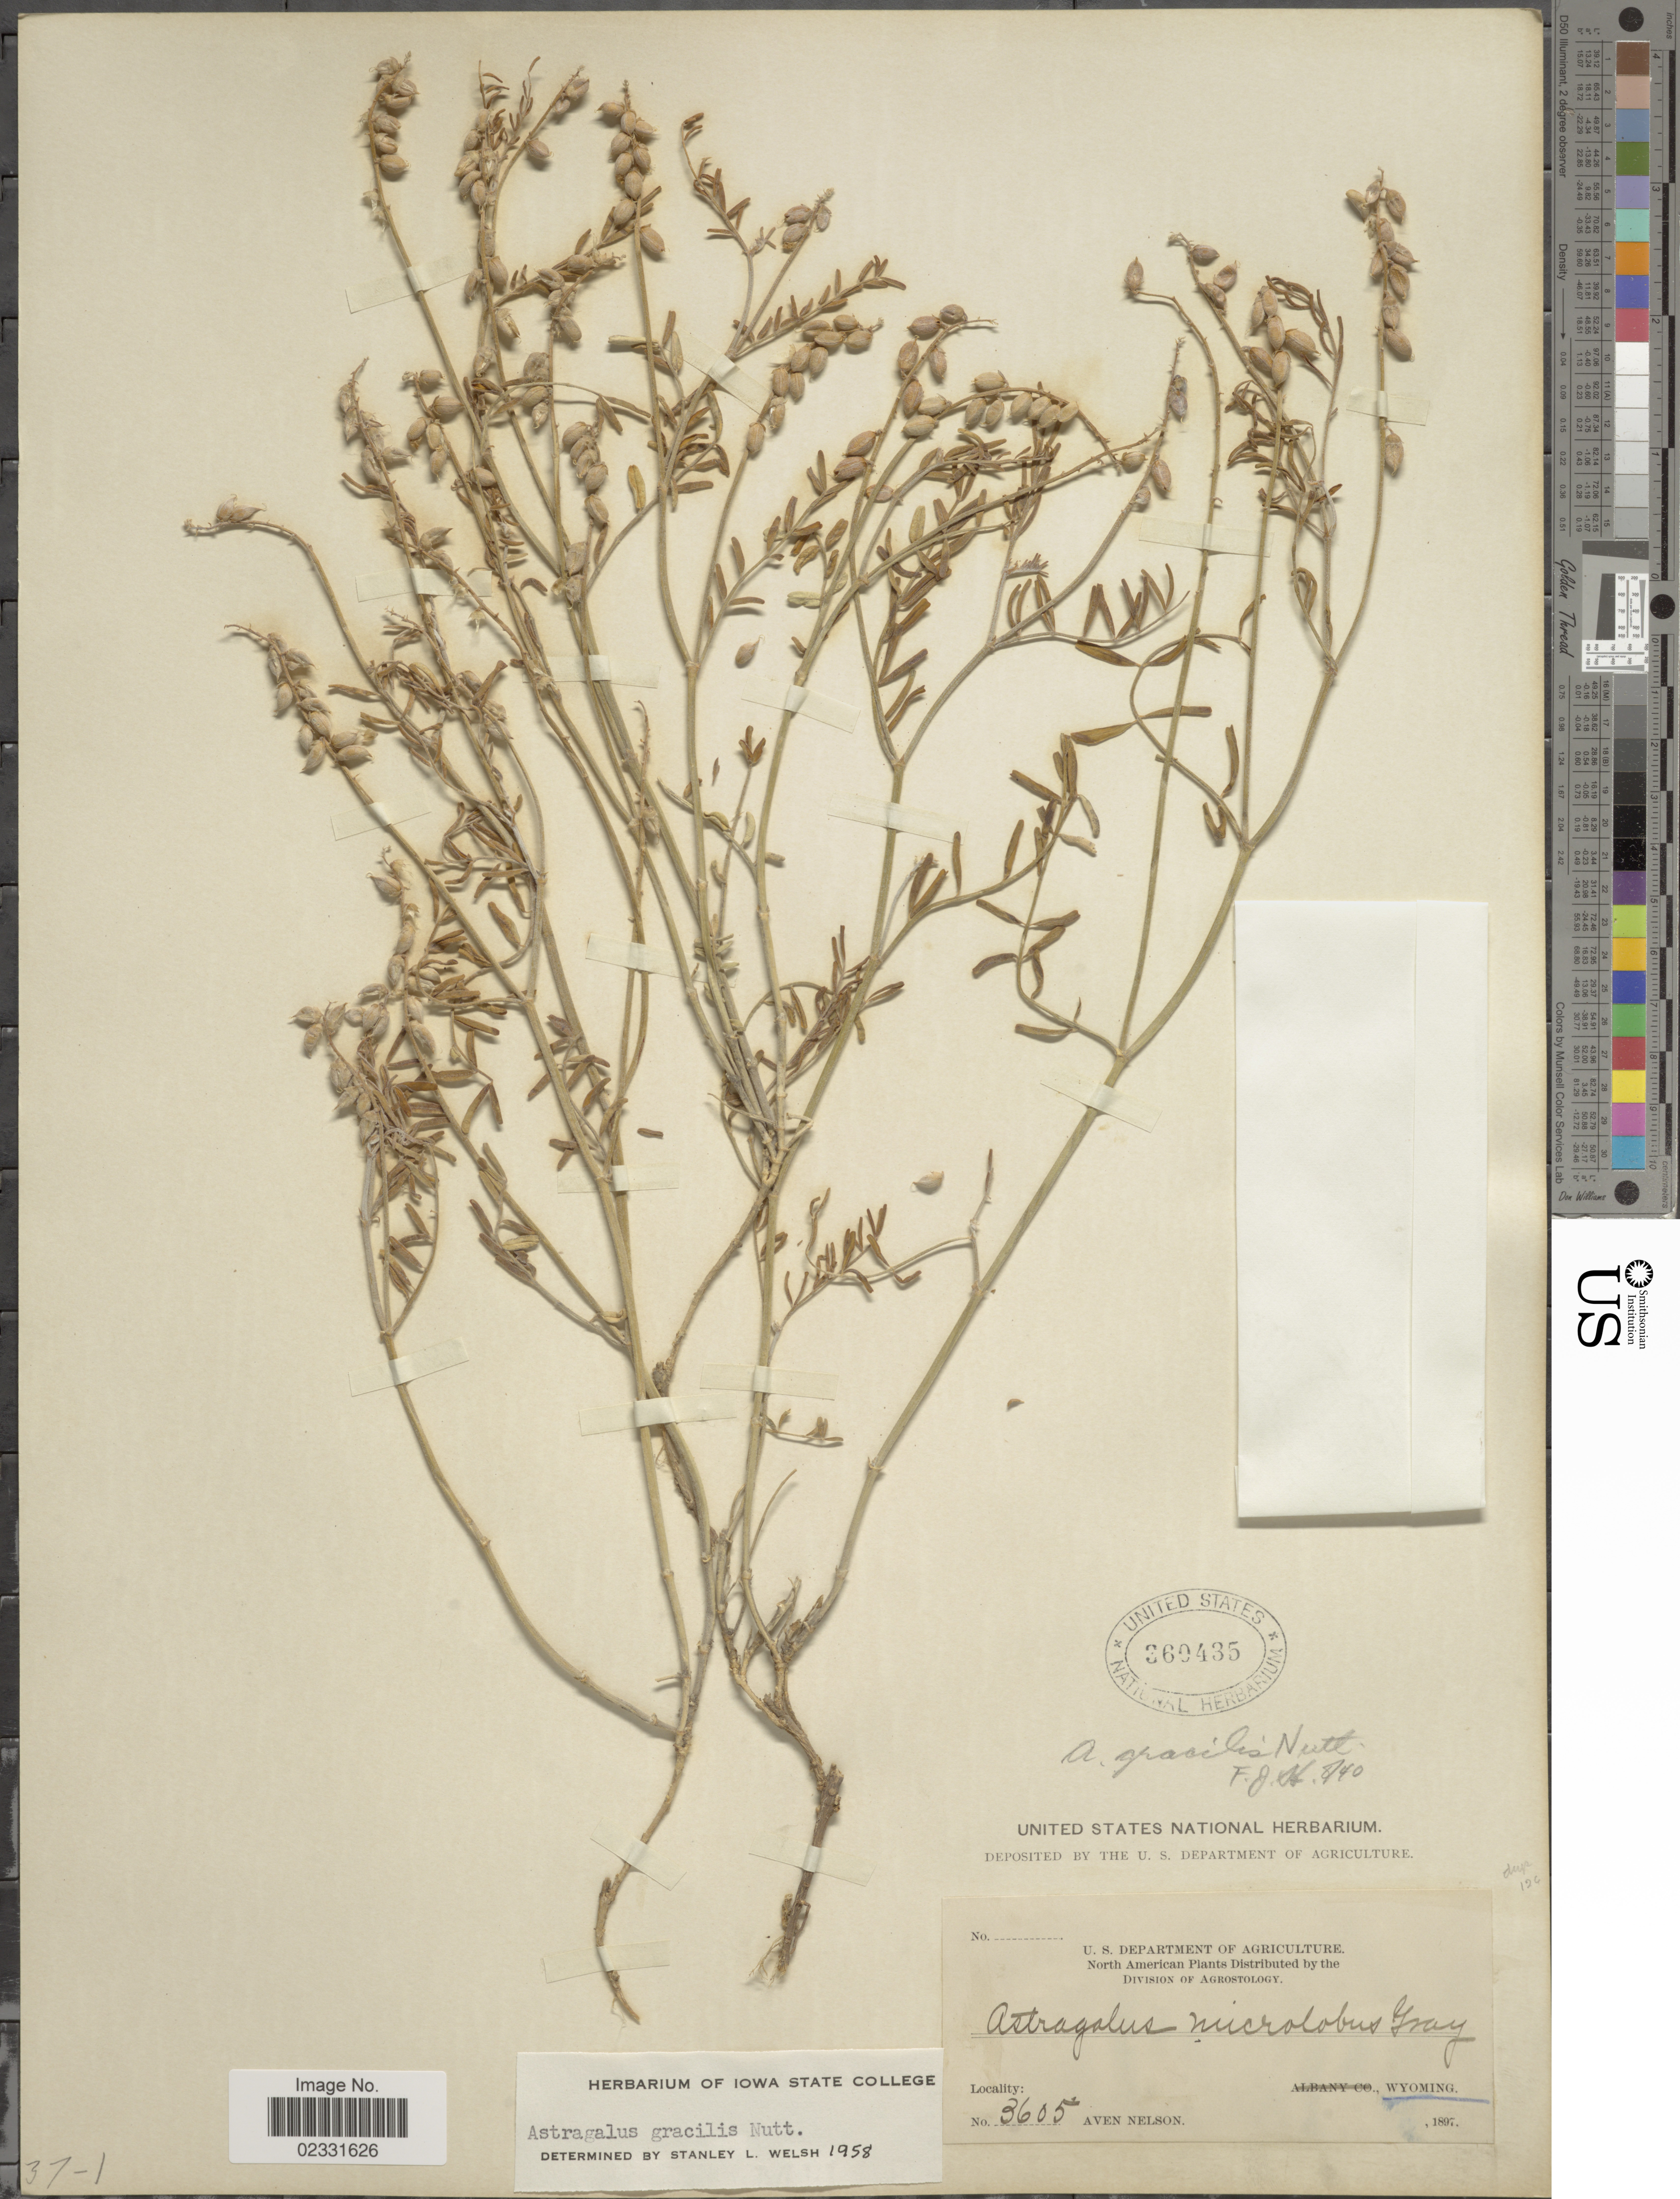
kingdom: Plantae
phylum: Tracheophyta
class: Magnoliopsida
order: Fabales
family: Fabaceae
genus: Astragalus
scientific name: Astragalus gracilis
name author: Nutt.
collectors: A. Nelson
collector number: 3605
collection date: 1897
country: United States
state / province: Wyoming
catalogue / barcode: US 360435